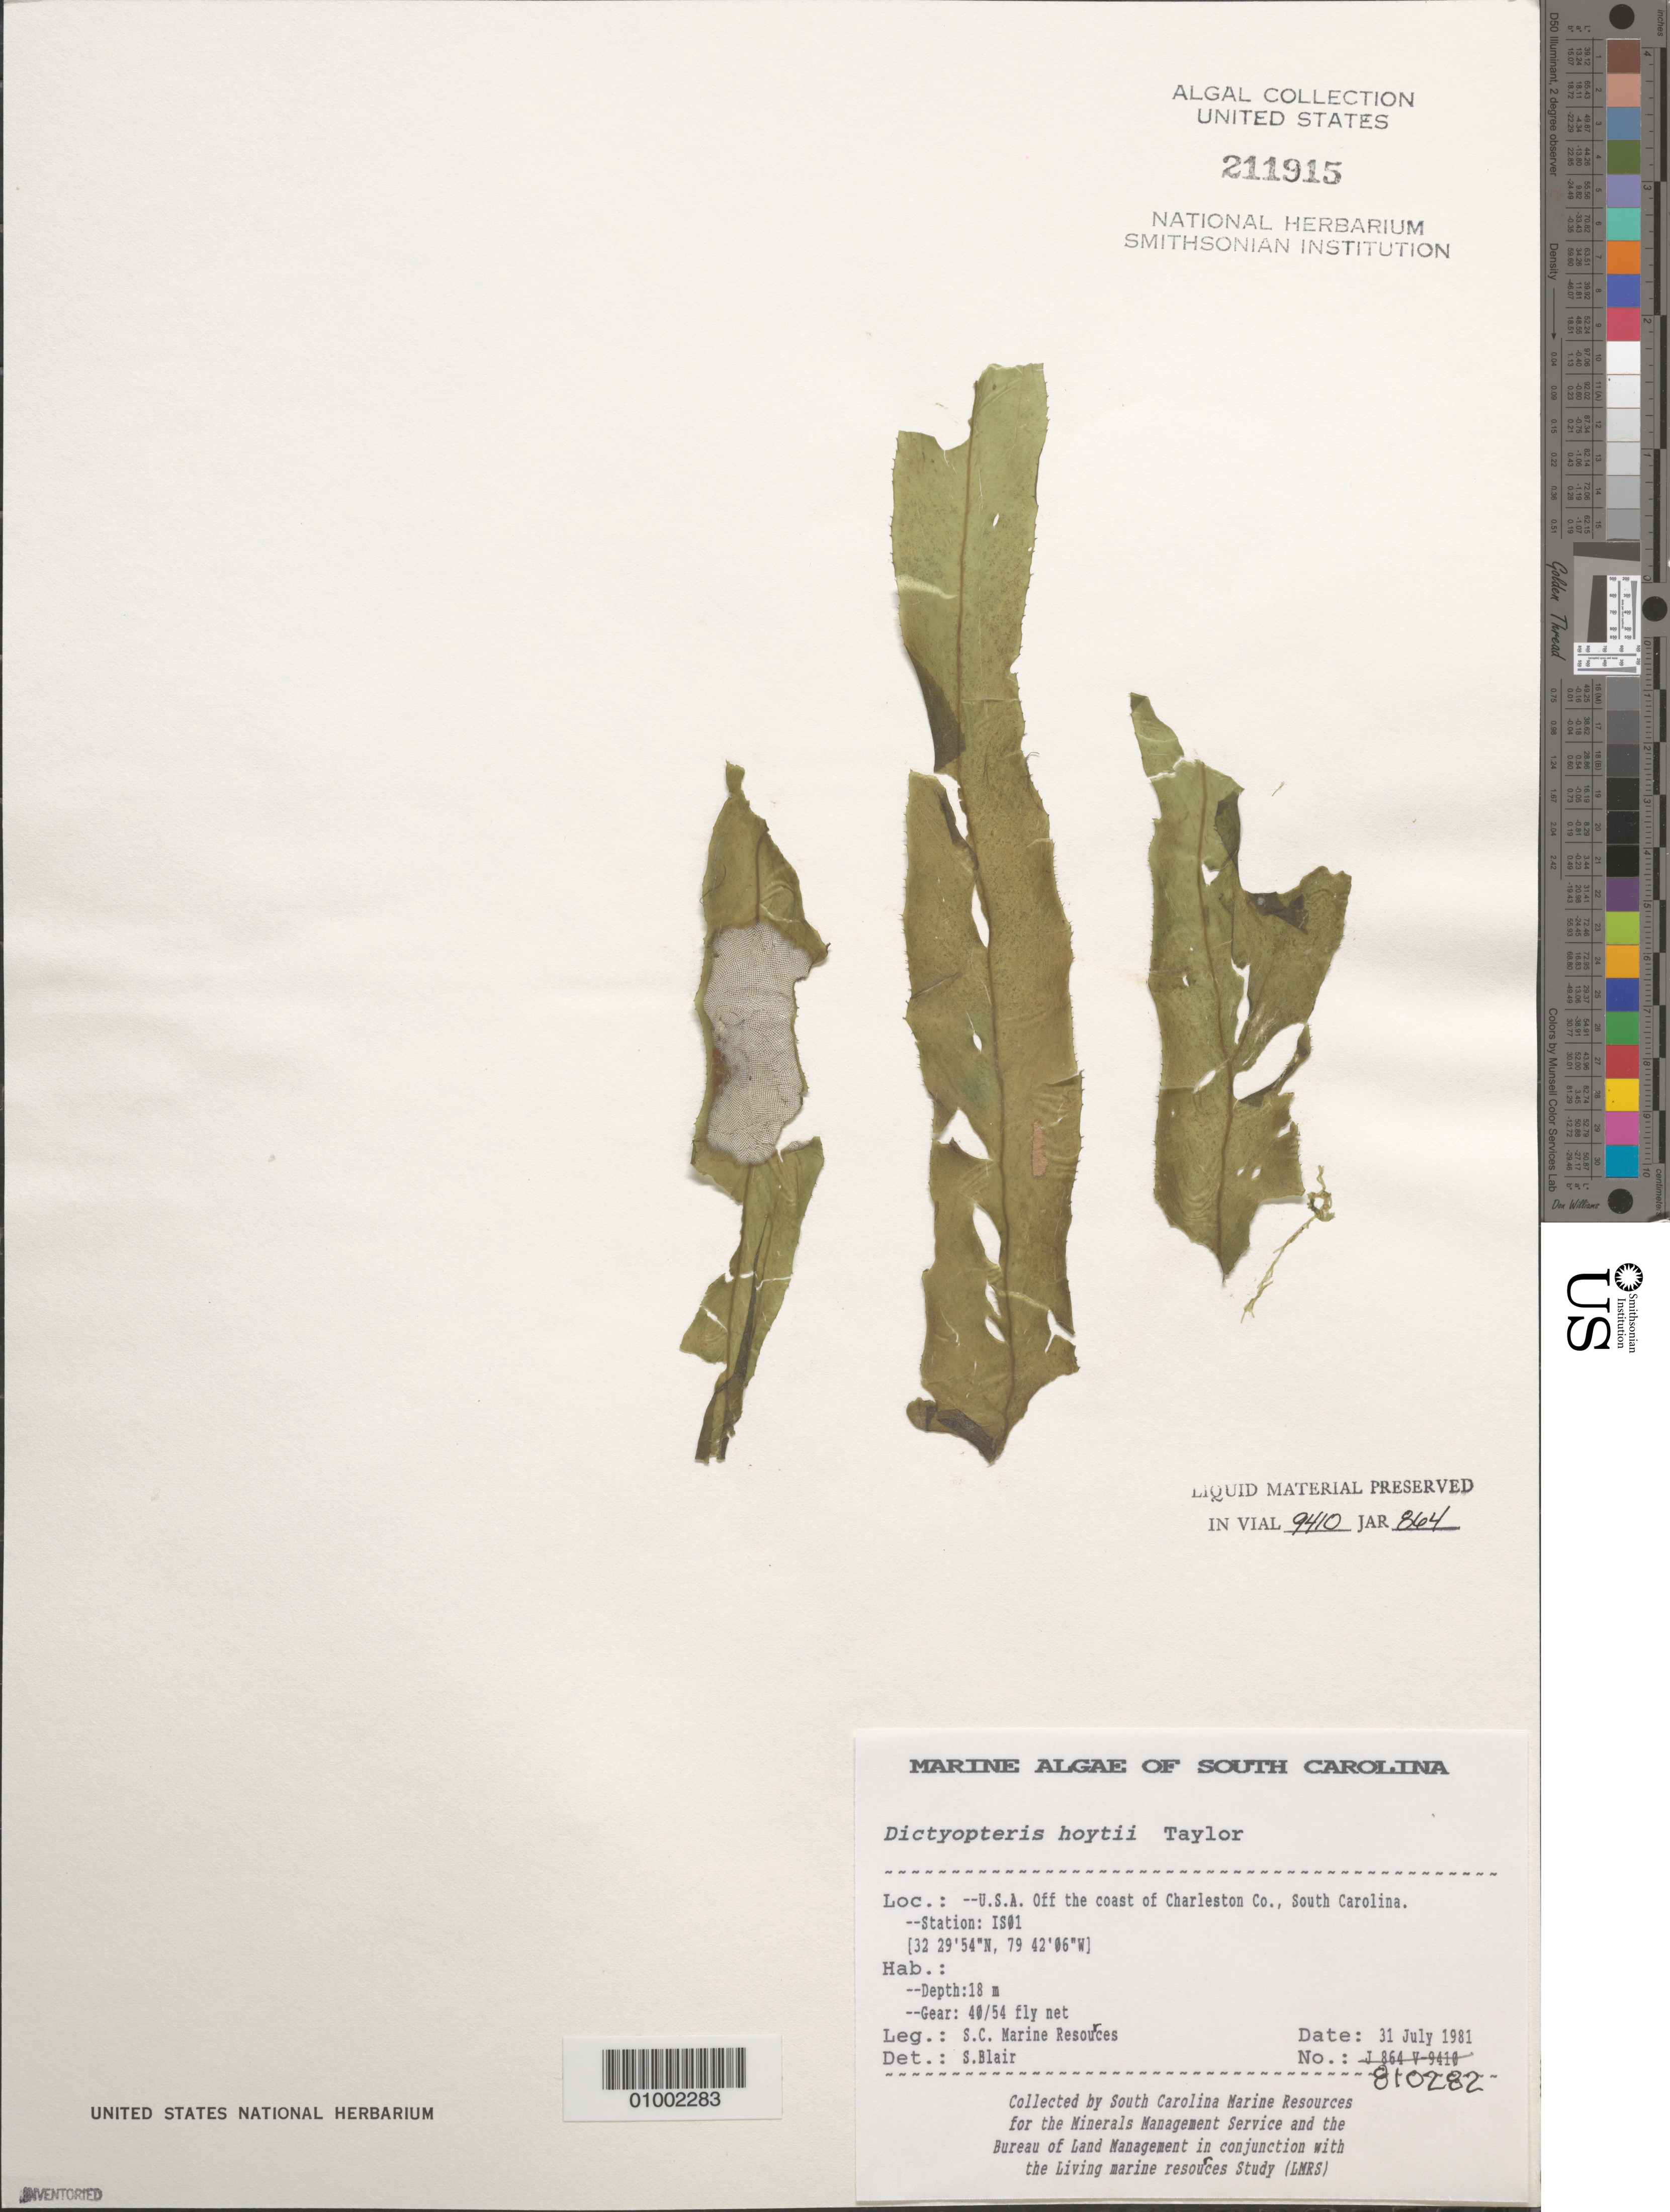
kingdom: Chromista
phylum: Ochrophyta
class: Phaeophyceae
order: Dictyotales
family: Dictyotaceae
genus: Dictyopteris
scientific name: Dictyopteris hoytii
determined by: Blair, S. M.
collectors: South Carolina Marine Resources for BLM/MMS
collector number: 810282 (Station IS01)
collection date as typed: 31 Jul 1981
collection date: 1981-07-31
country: United States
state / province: South Carolina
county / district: Charleston County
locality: Off coast of Charleston County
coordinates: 32 29'54"N, 79 42'06"W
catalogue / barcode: US 211915